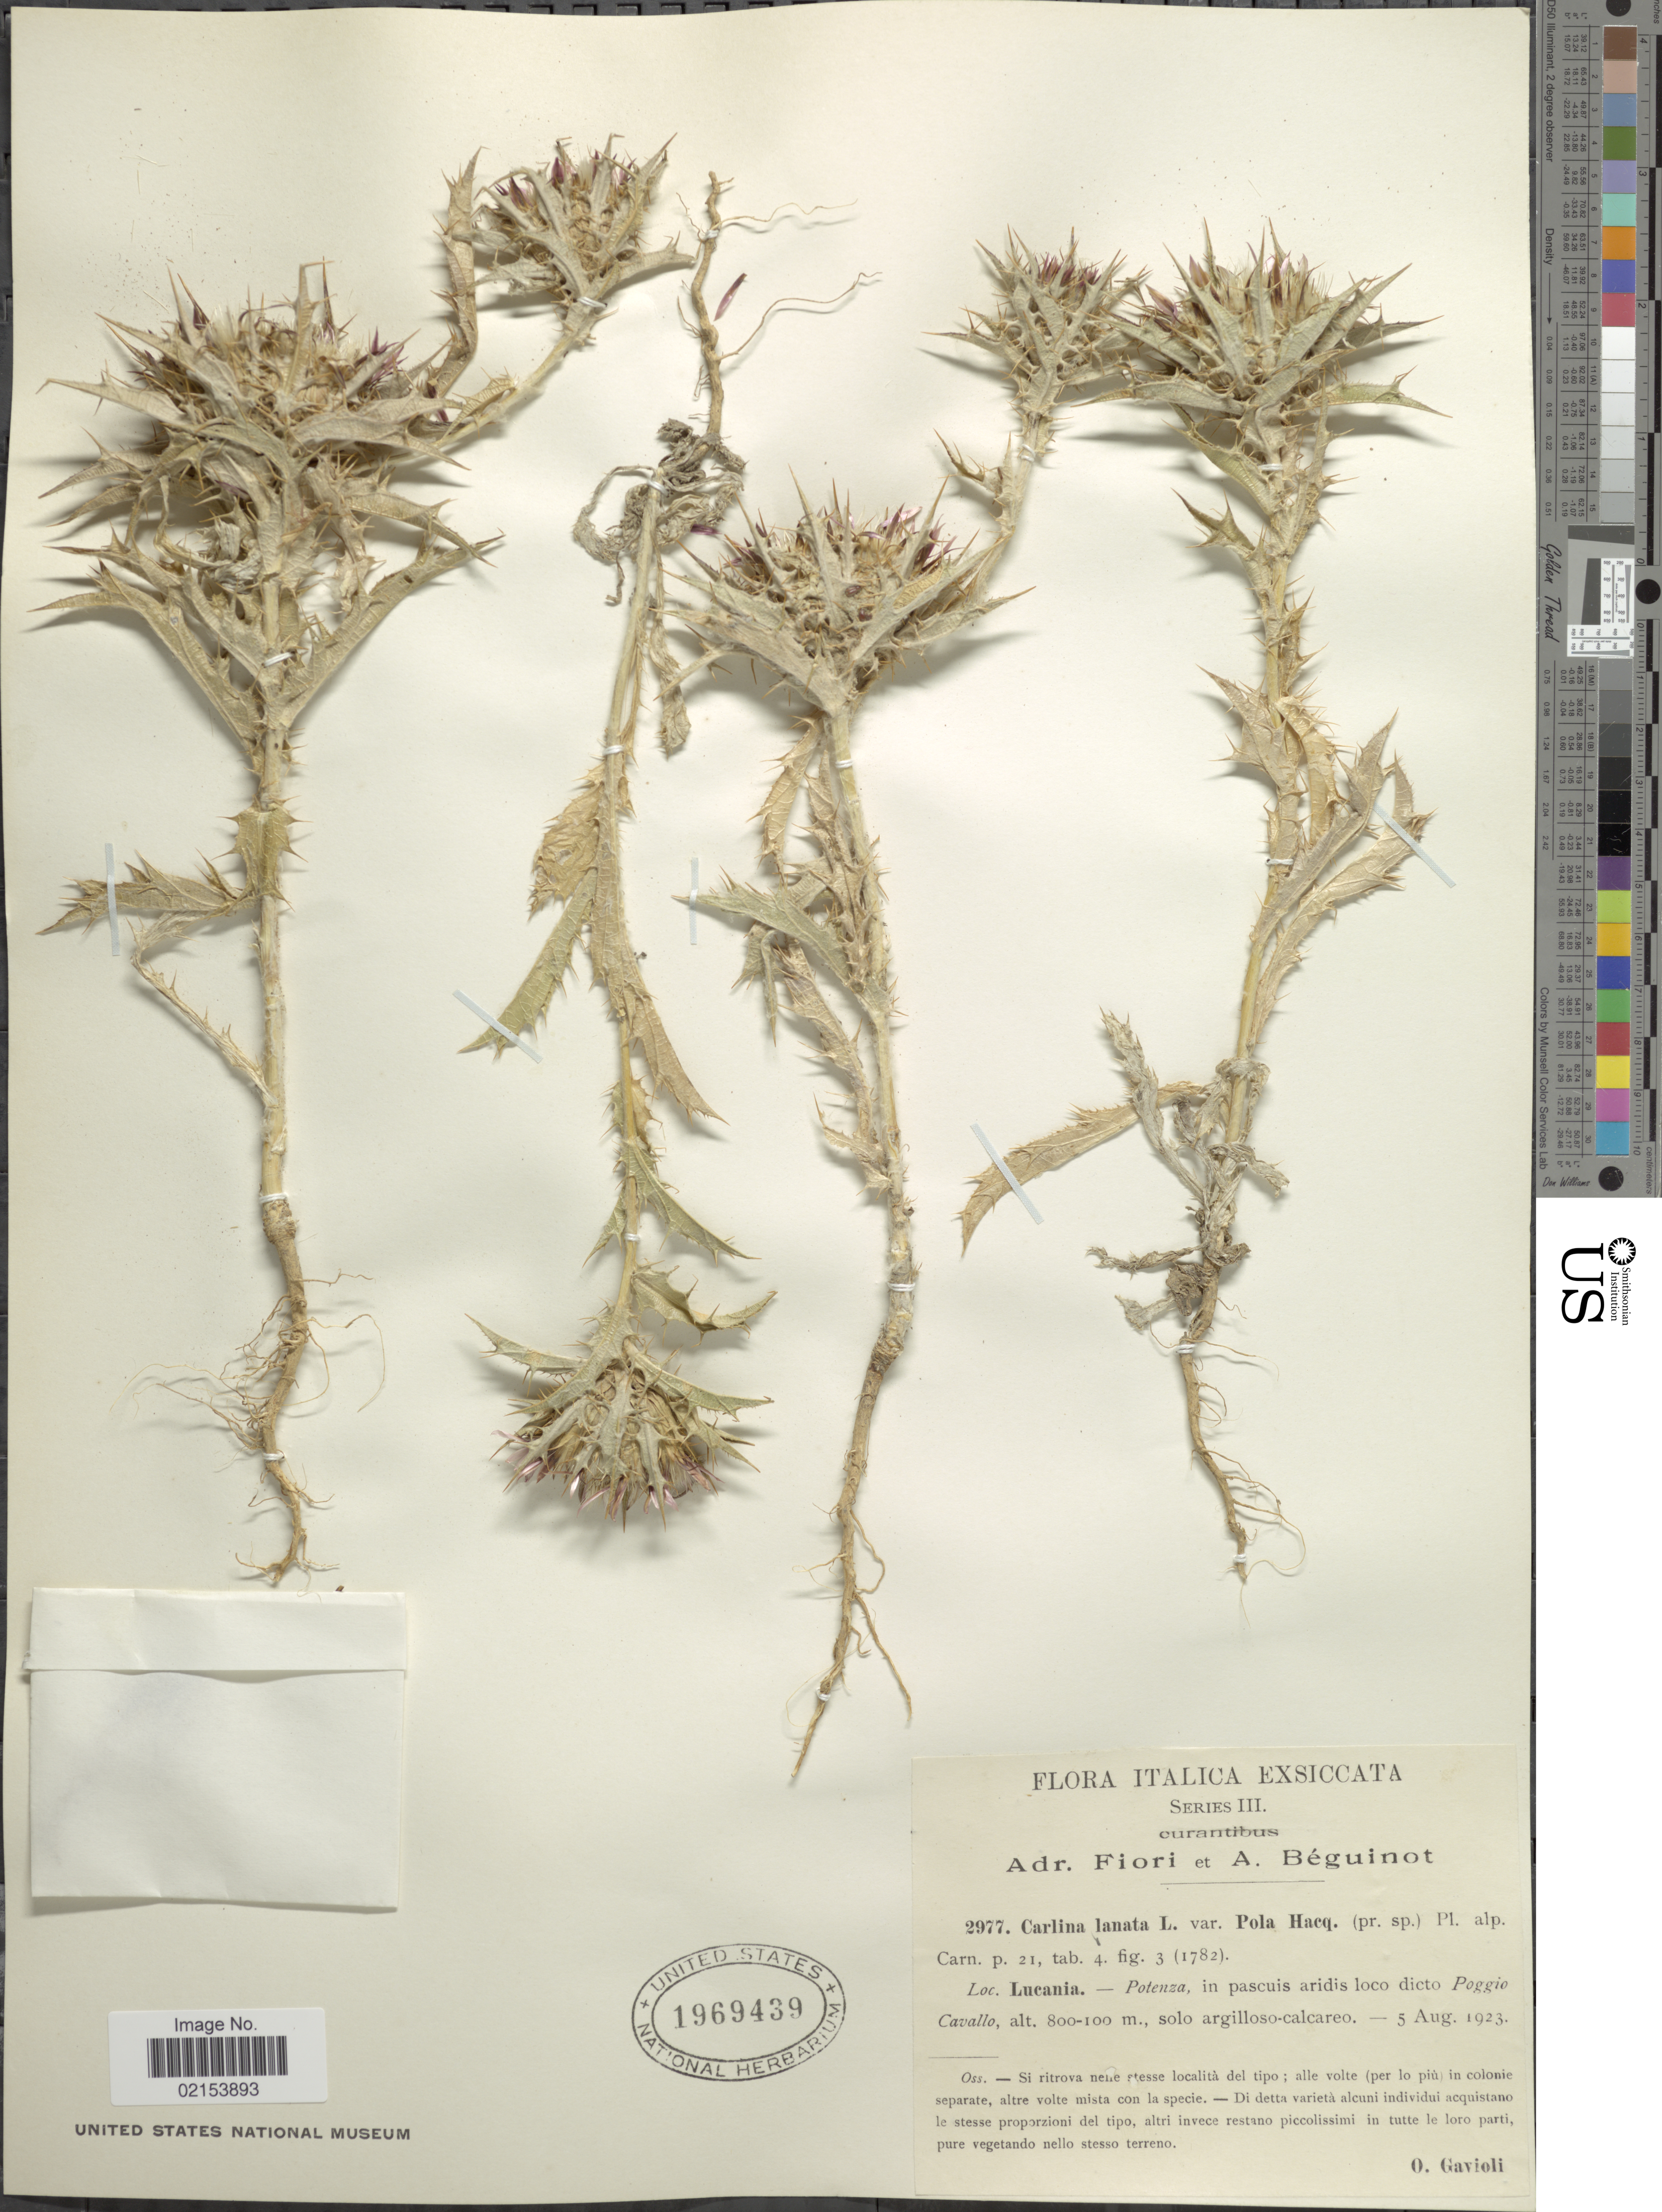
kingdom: Plantae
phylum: Tracheophyta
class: Magnoliopsida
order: Asterales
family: Asteraceae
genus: Carlina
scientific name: Carlina lanata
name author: L.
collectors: O. Gavioli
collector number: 2977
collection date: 1923-08-05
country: Italy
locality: Lucania-Potenza, dicto Poggio Carvallo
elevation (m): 100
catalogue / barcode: US 1969439